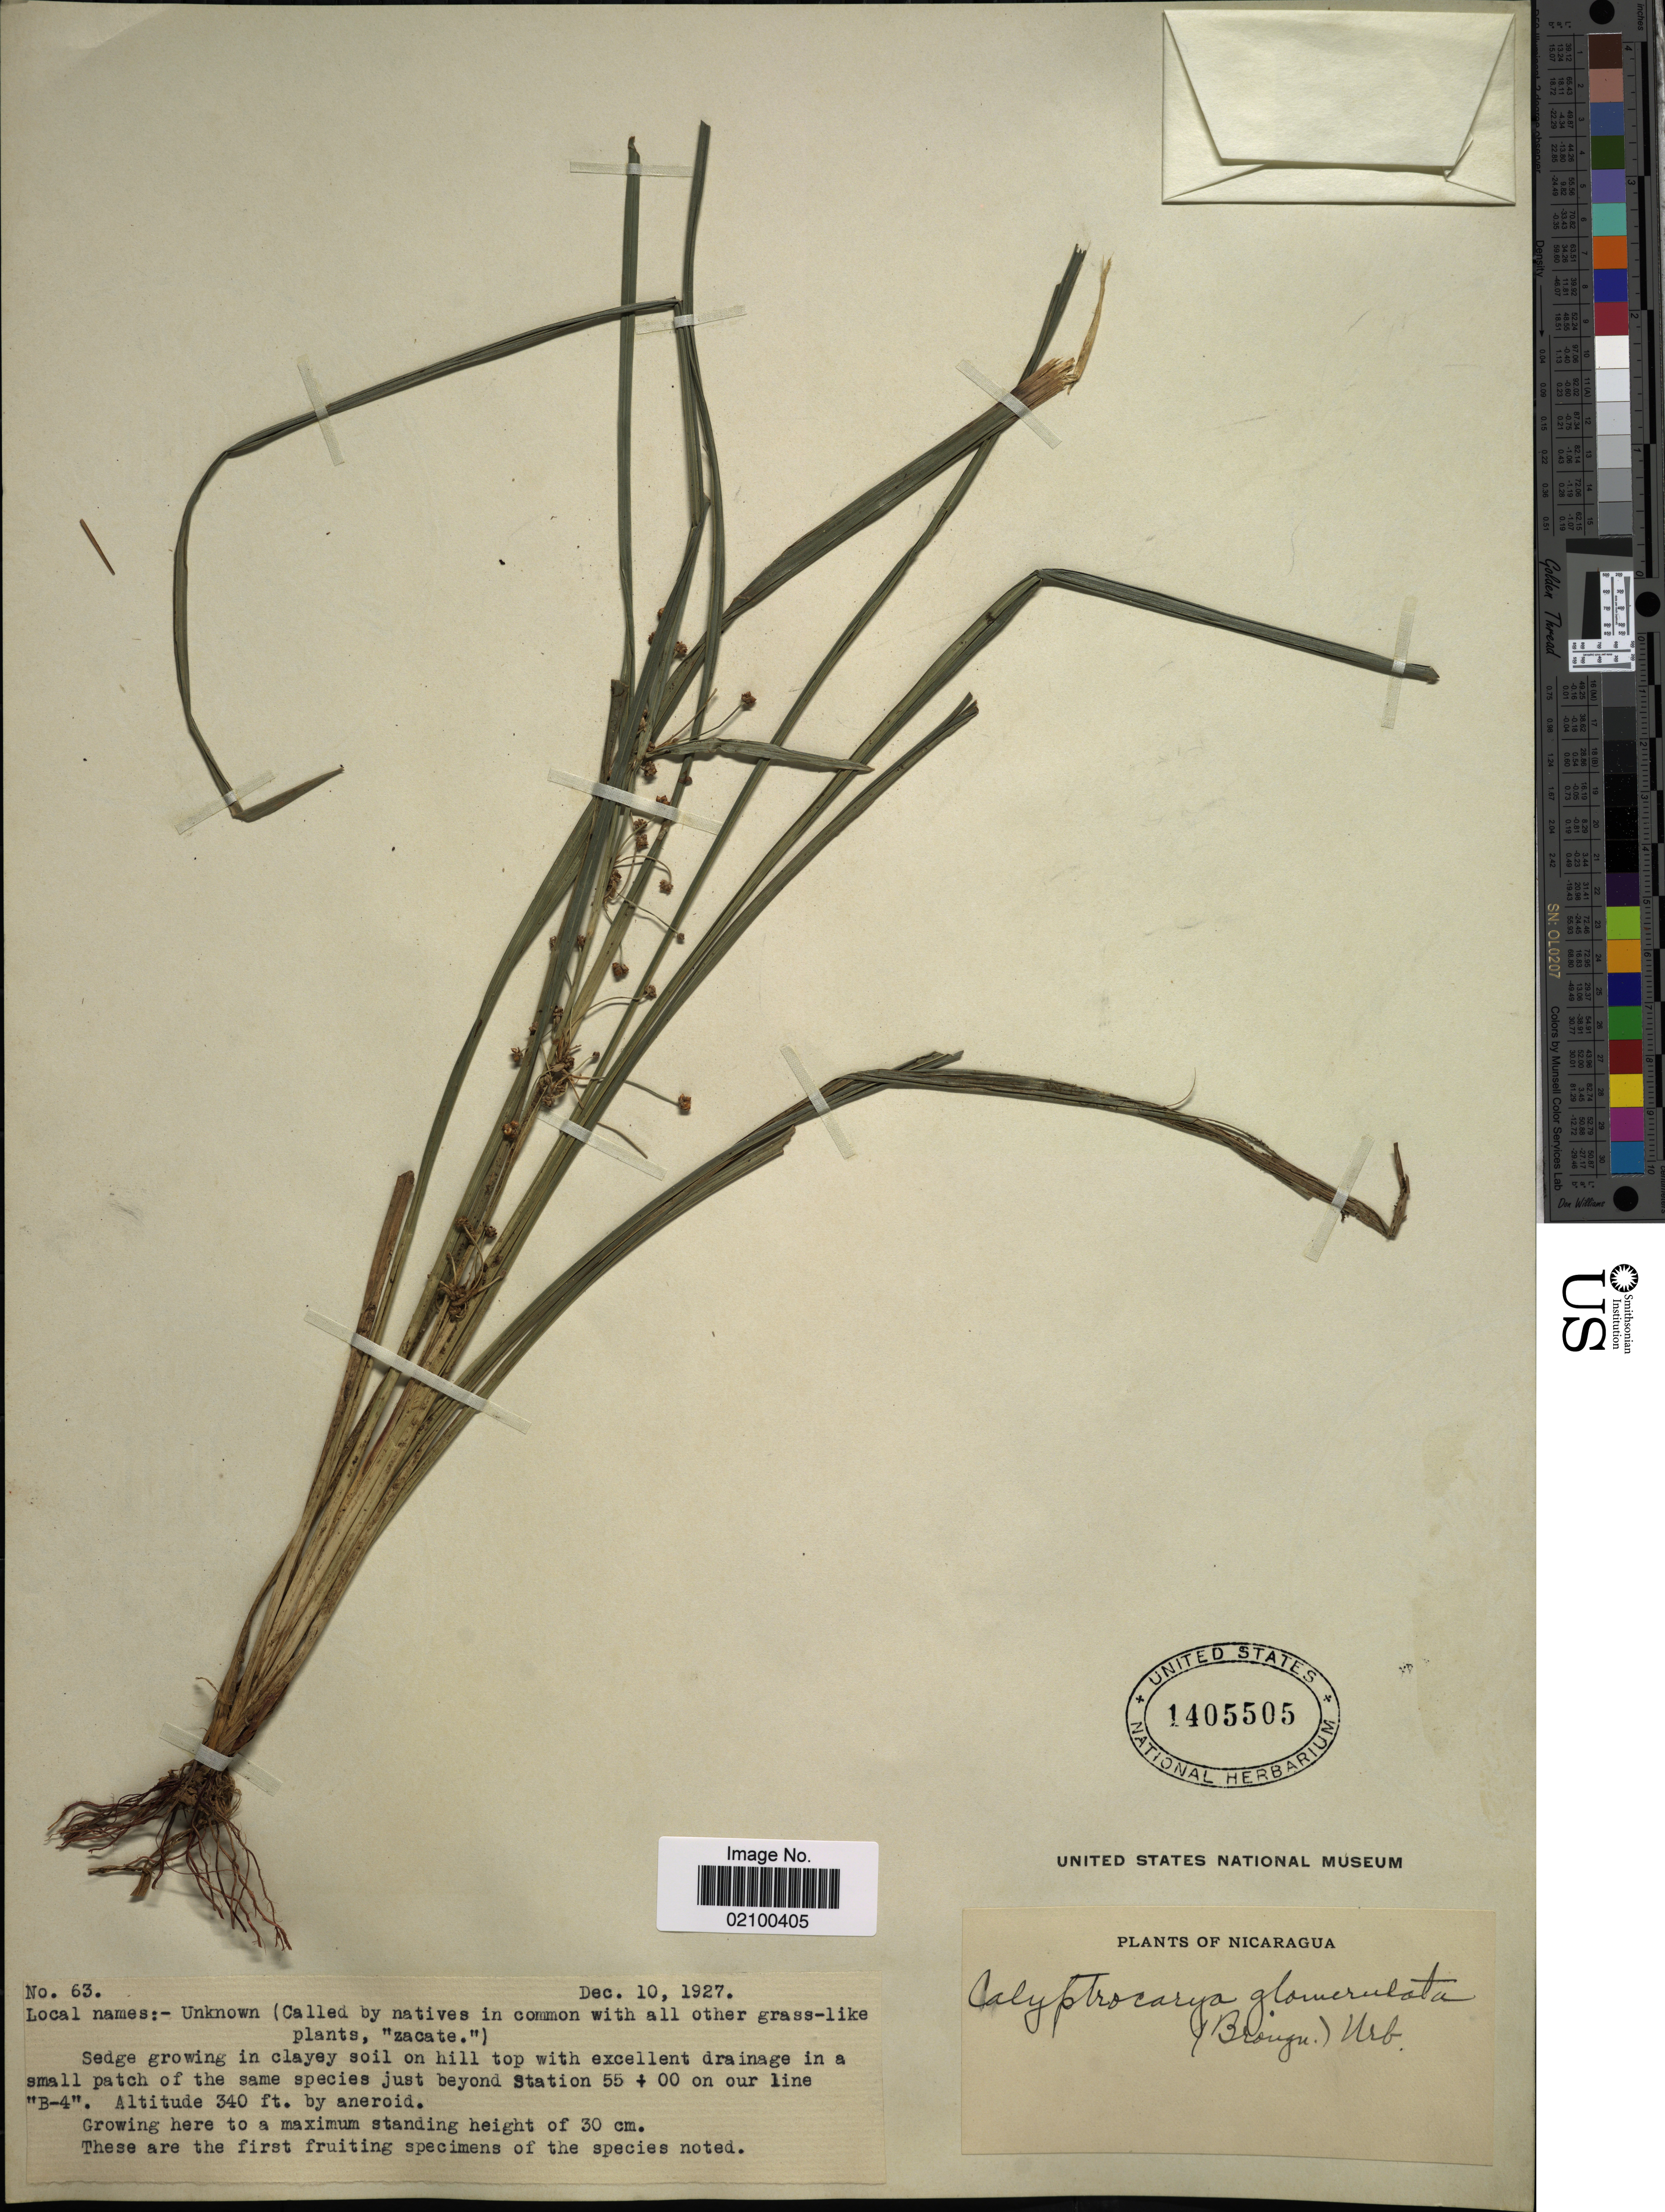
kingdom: Plantae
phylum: Tracheophyta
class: Liliopsida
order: Poales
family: Cyperaceae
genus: Calyptrocarya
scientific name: Calyptrocarya glomerulata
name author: (Brongn.) Urb.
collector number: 63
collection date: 1927-12-10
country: Nicaragua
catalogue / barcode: US 1405505